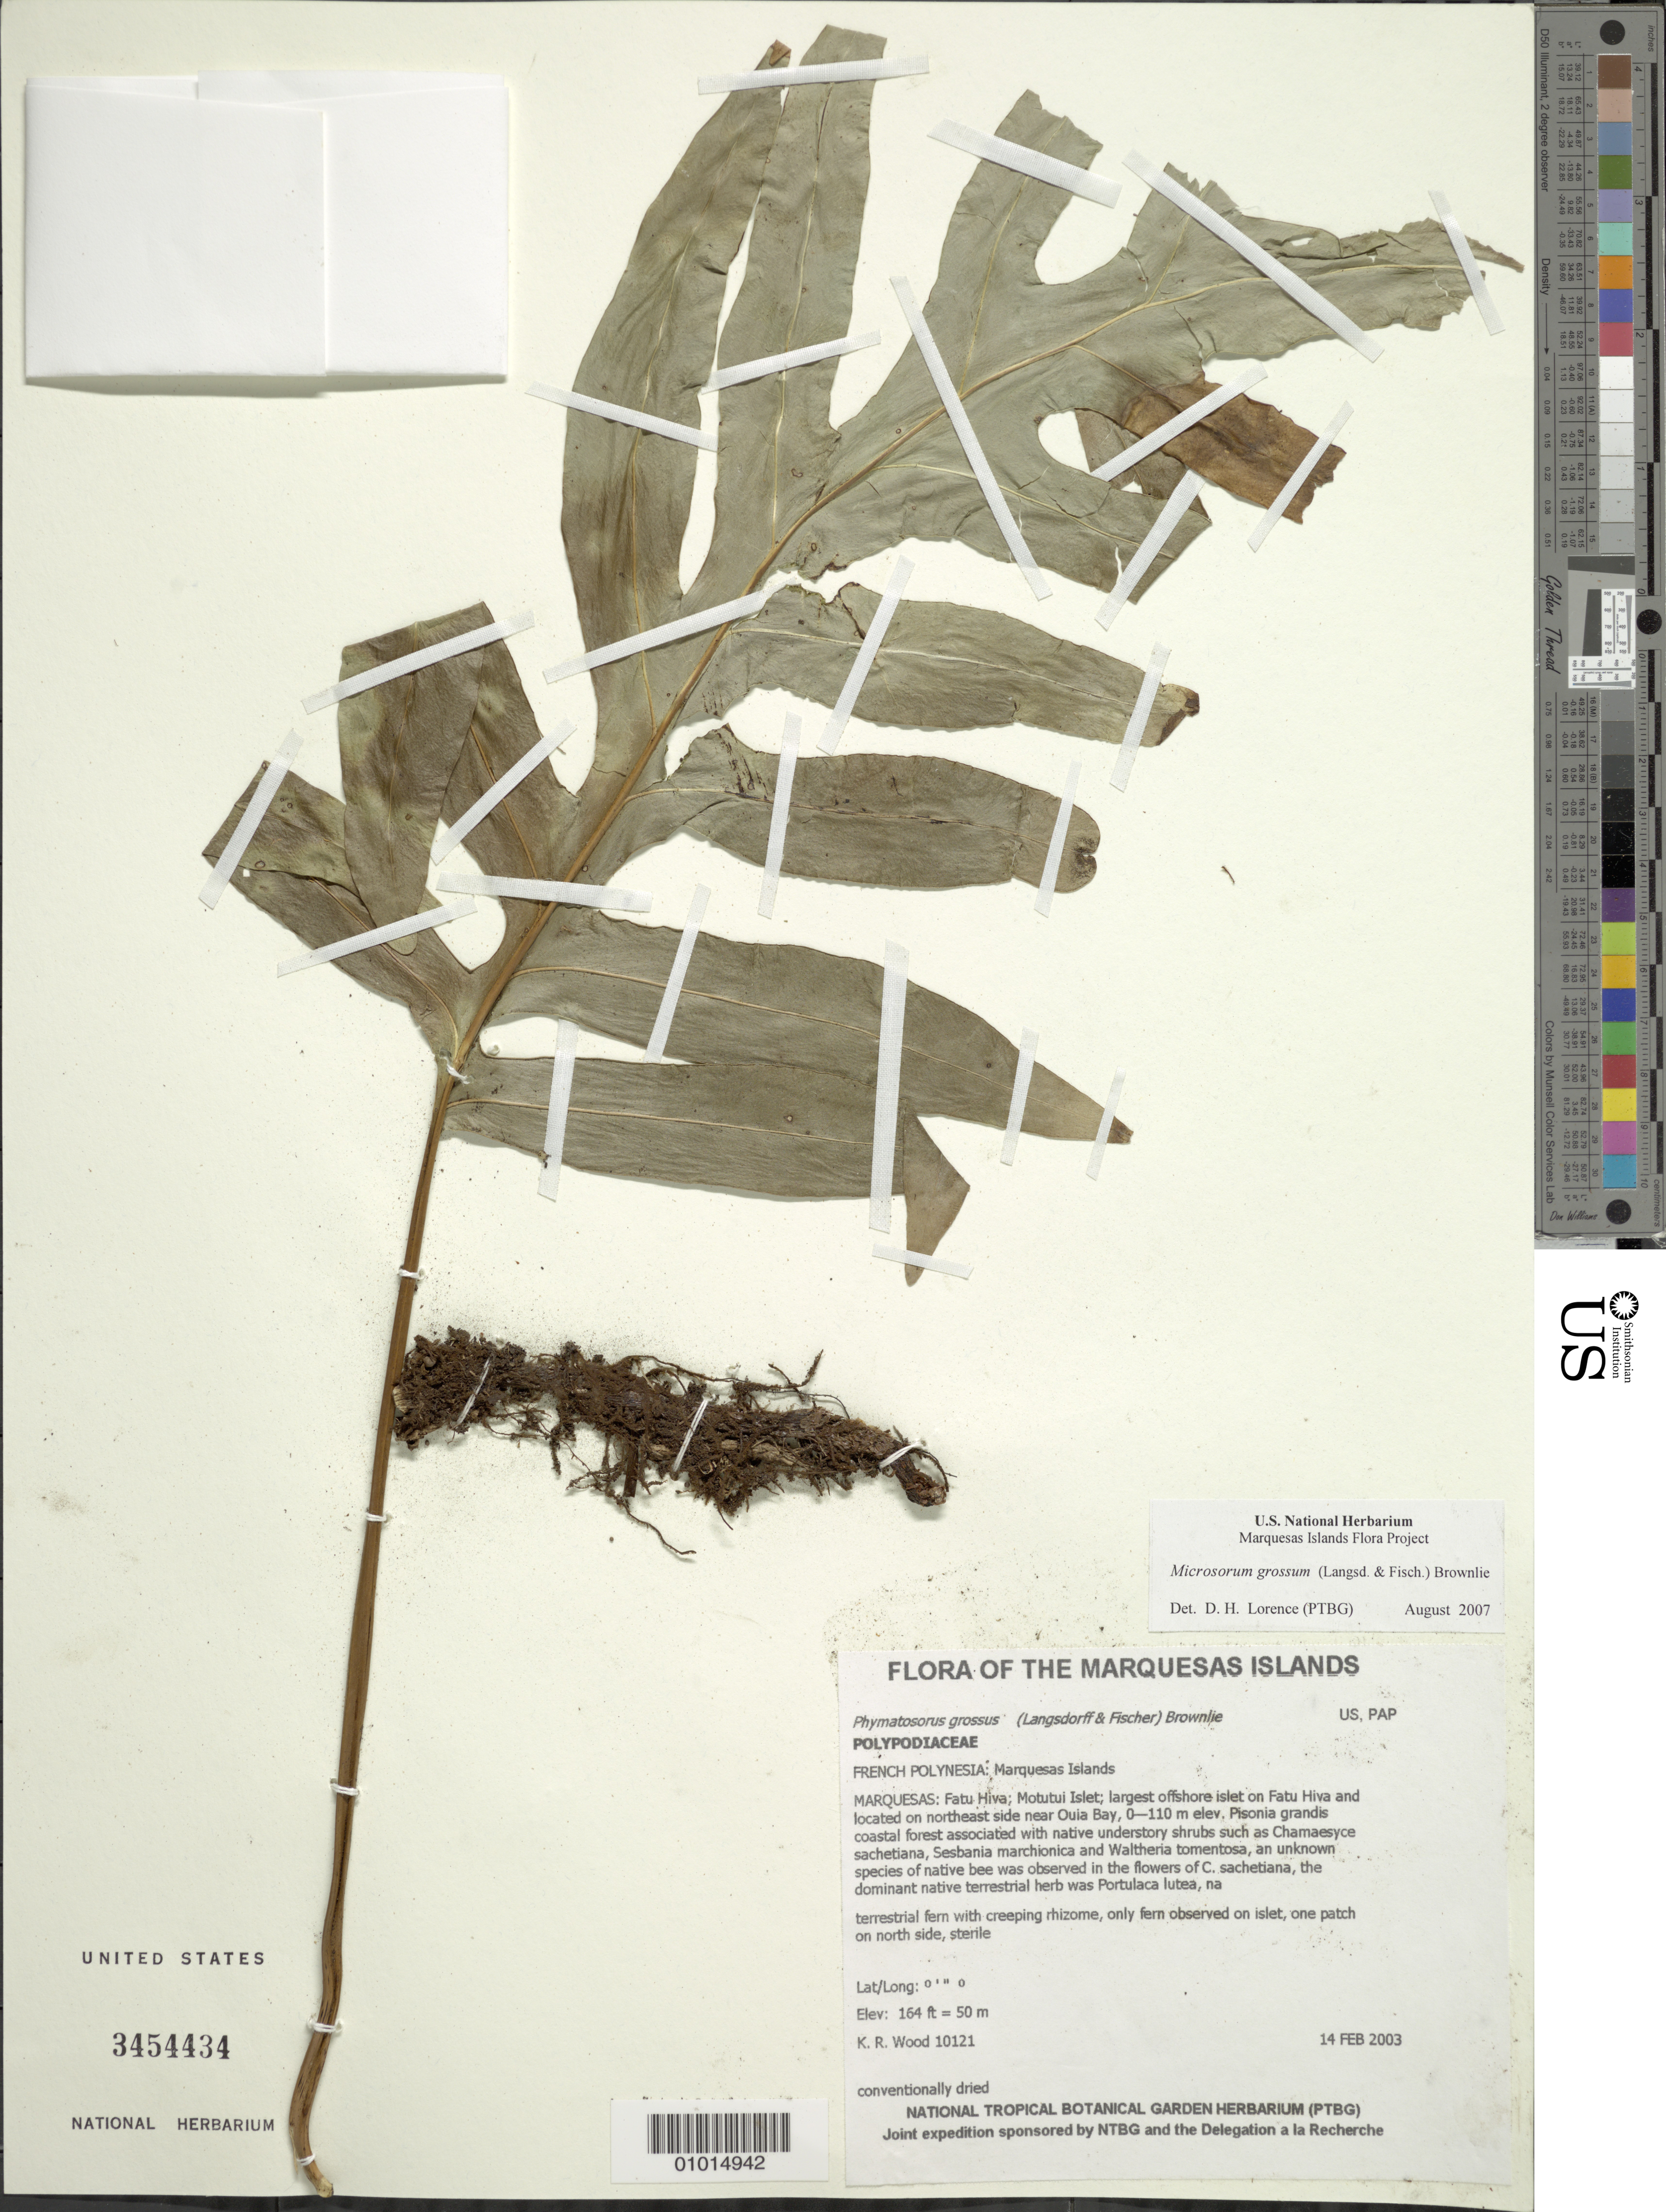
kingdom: Plantae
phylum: Tracheophyta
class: Polypodiopsida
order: Polypodiales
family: Polypodiaceae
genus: Microsorum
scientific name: Microsorum grossum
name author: (Langsd. & Fisch.) S.B. Andrews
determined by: Lorence, David H., (PTBG), National Tropical Botanical Garden (UNITED STATES)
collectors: K. R. Wood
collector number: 10121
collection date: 2003-02-14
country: French Polynesia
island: Fatu Hiva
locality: Motutui Islet; largest offshore islet on Fatu Hiva and located on northeast side near Ouia Bay, 0-110 m elev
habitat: Pisonia grandis coastal forest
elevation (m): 50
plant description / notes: Competition with non-native plant taxa such as Melinis minutiflora, Passiflora foetida, Portulaca oleracea, Cyanthillium cinereum, and Phymatosorus grossus, which possess the ability to spread rapidly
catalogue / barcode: US 3454434